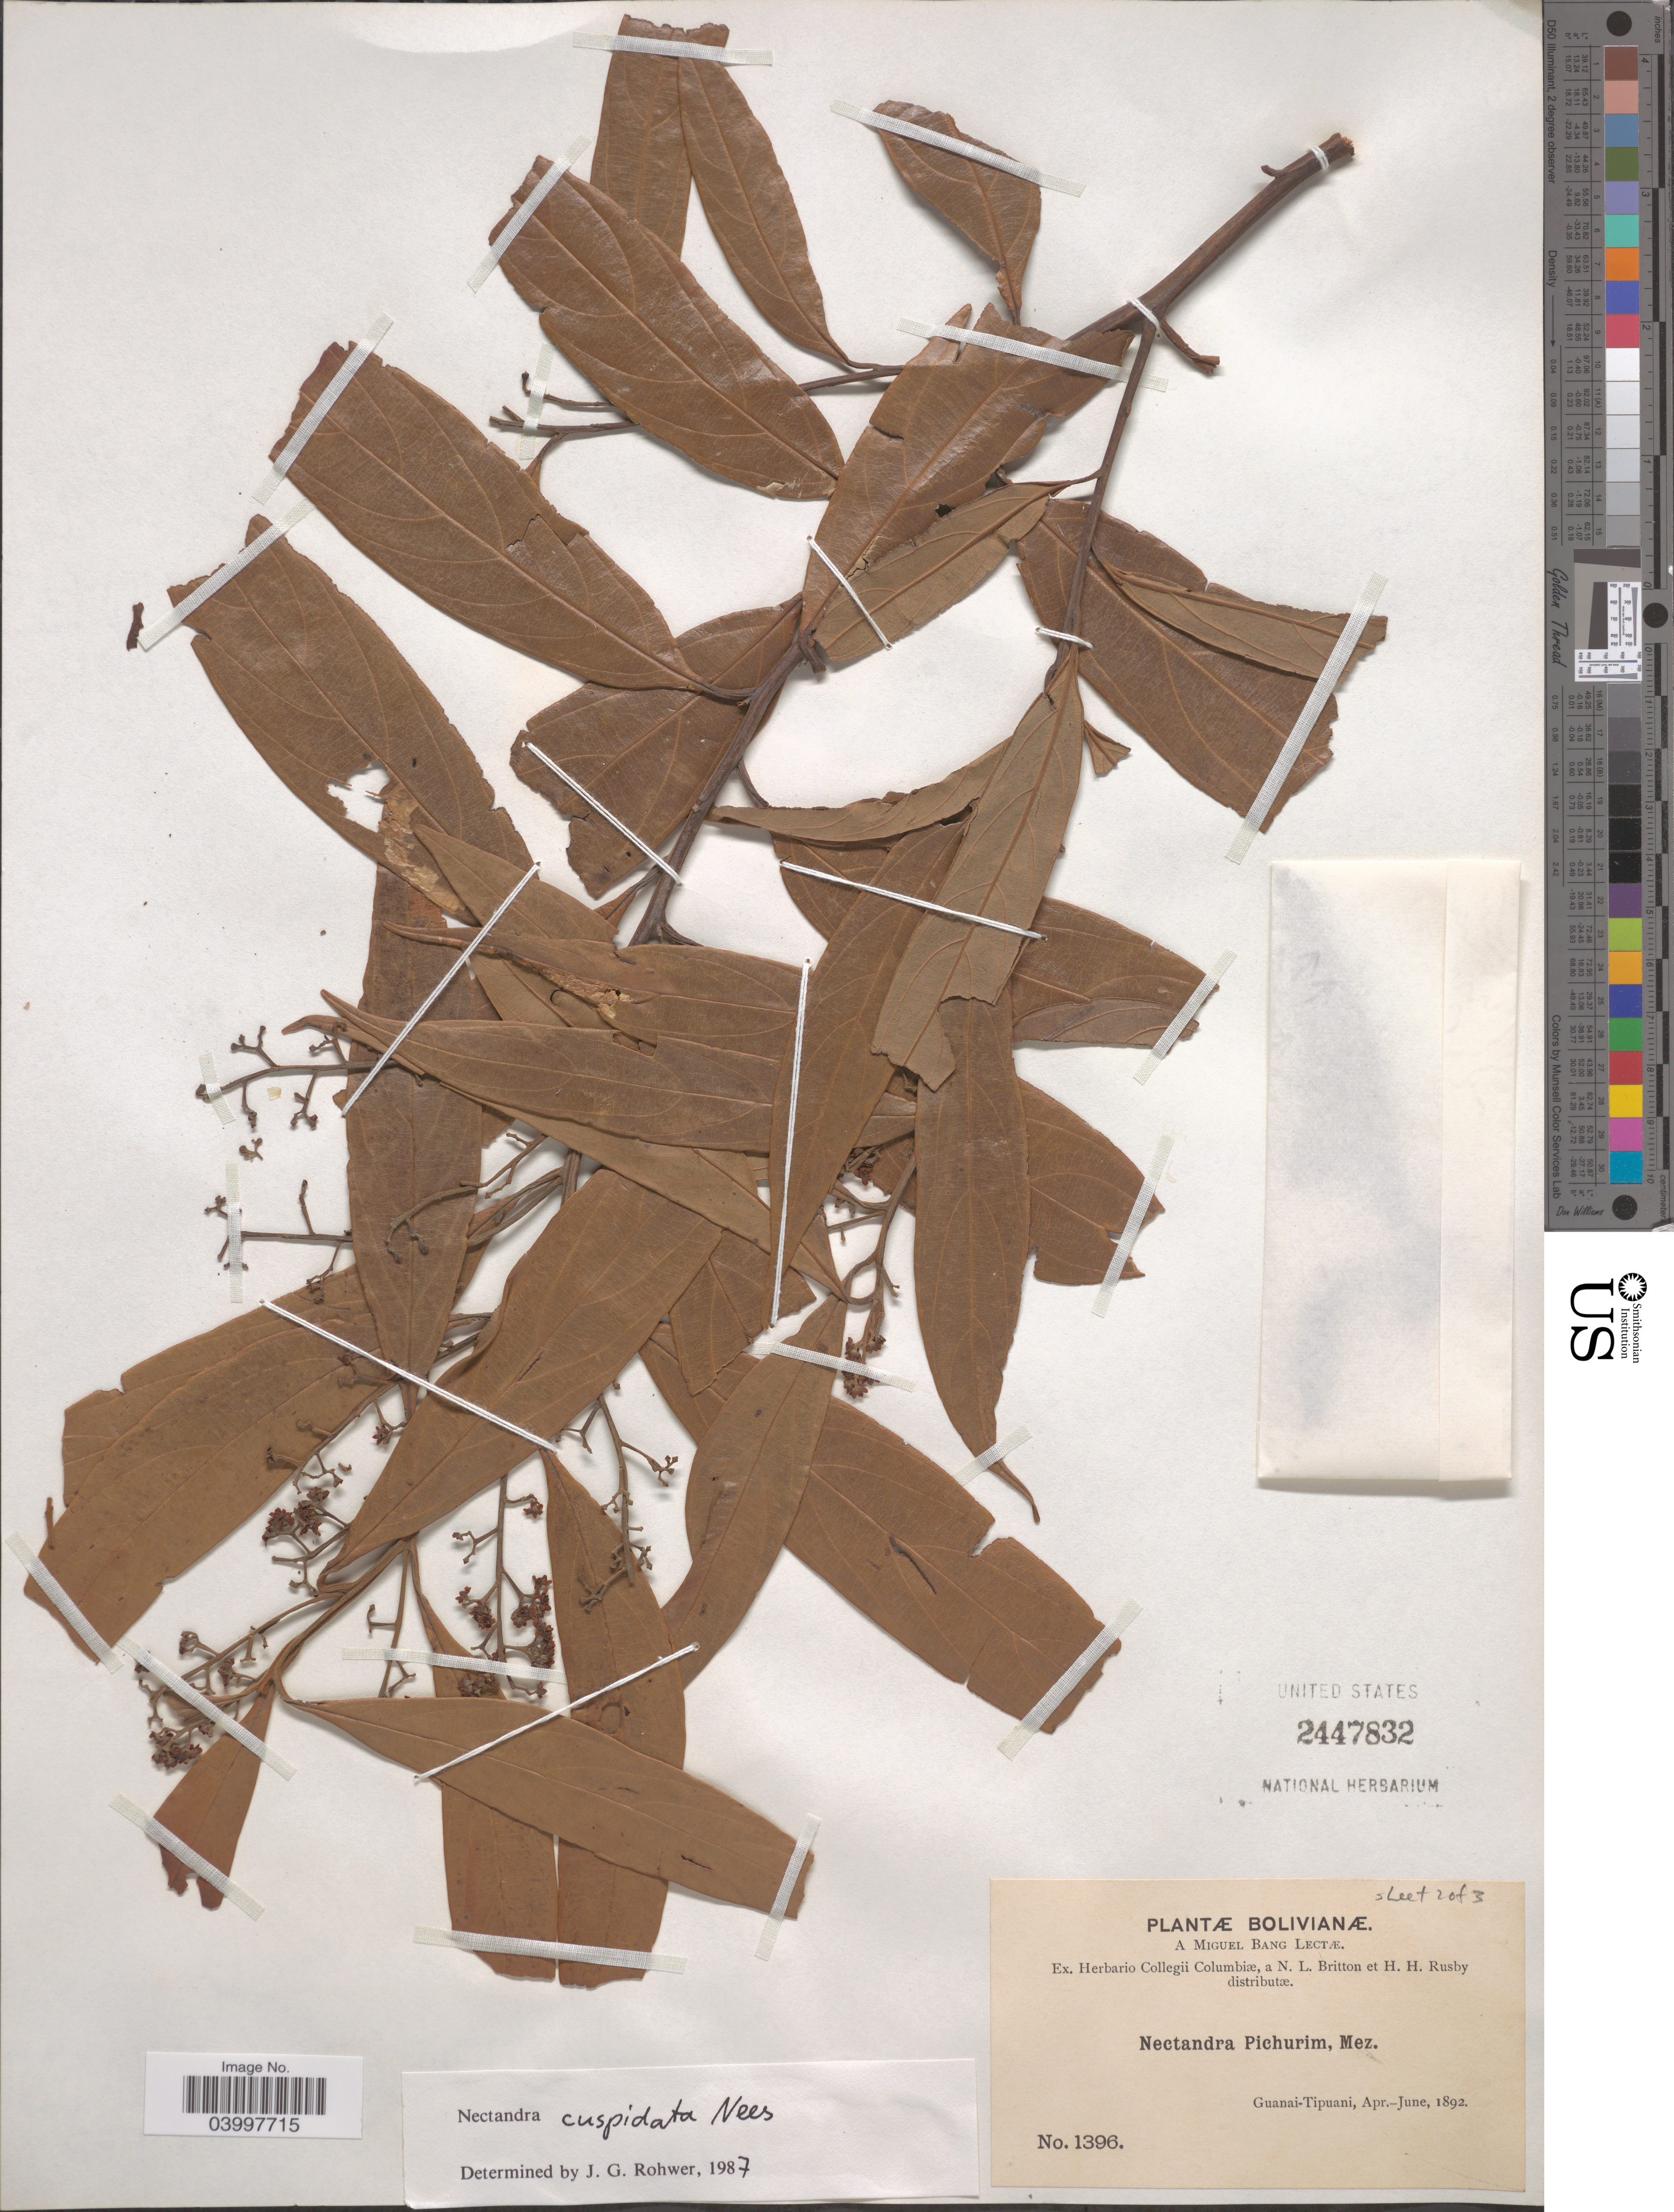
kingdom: Plantae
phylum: Tracheophyta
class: Magnoliopsida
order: Laurales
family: Lauraceae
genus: Nectandra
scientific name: Nectandra cuspidata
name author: Nees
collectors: M. Bang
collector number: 1396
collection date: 1892-04/1892-06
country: Bolivia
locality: Guanai-Tipuani.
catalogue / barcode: US 2447832